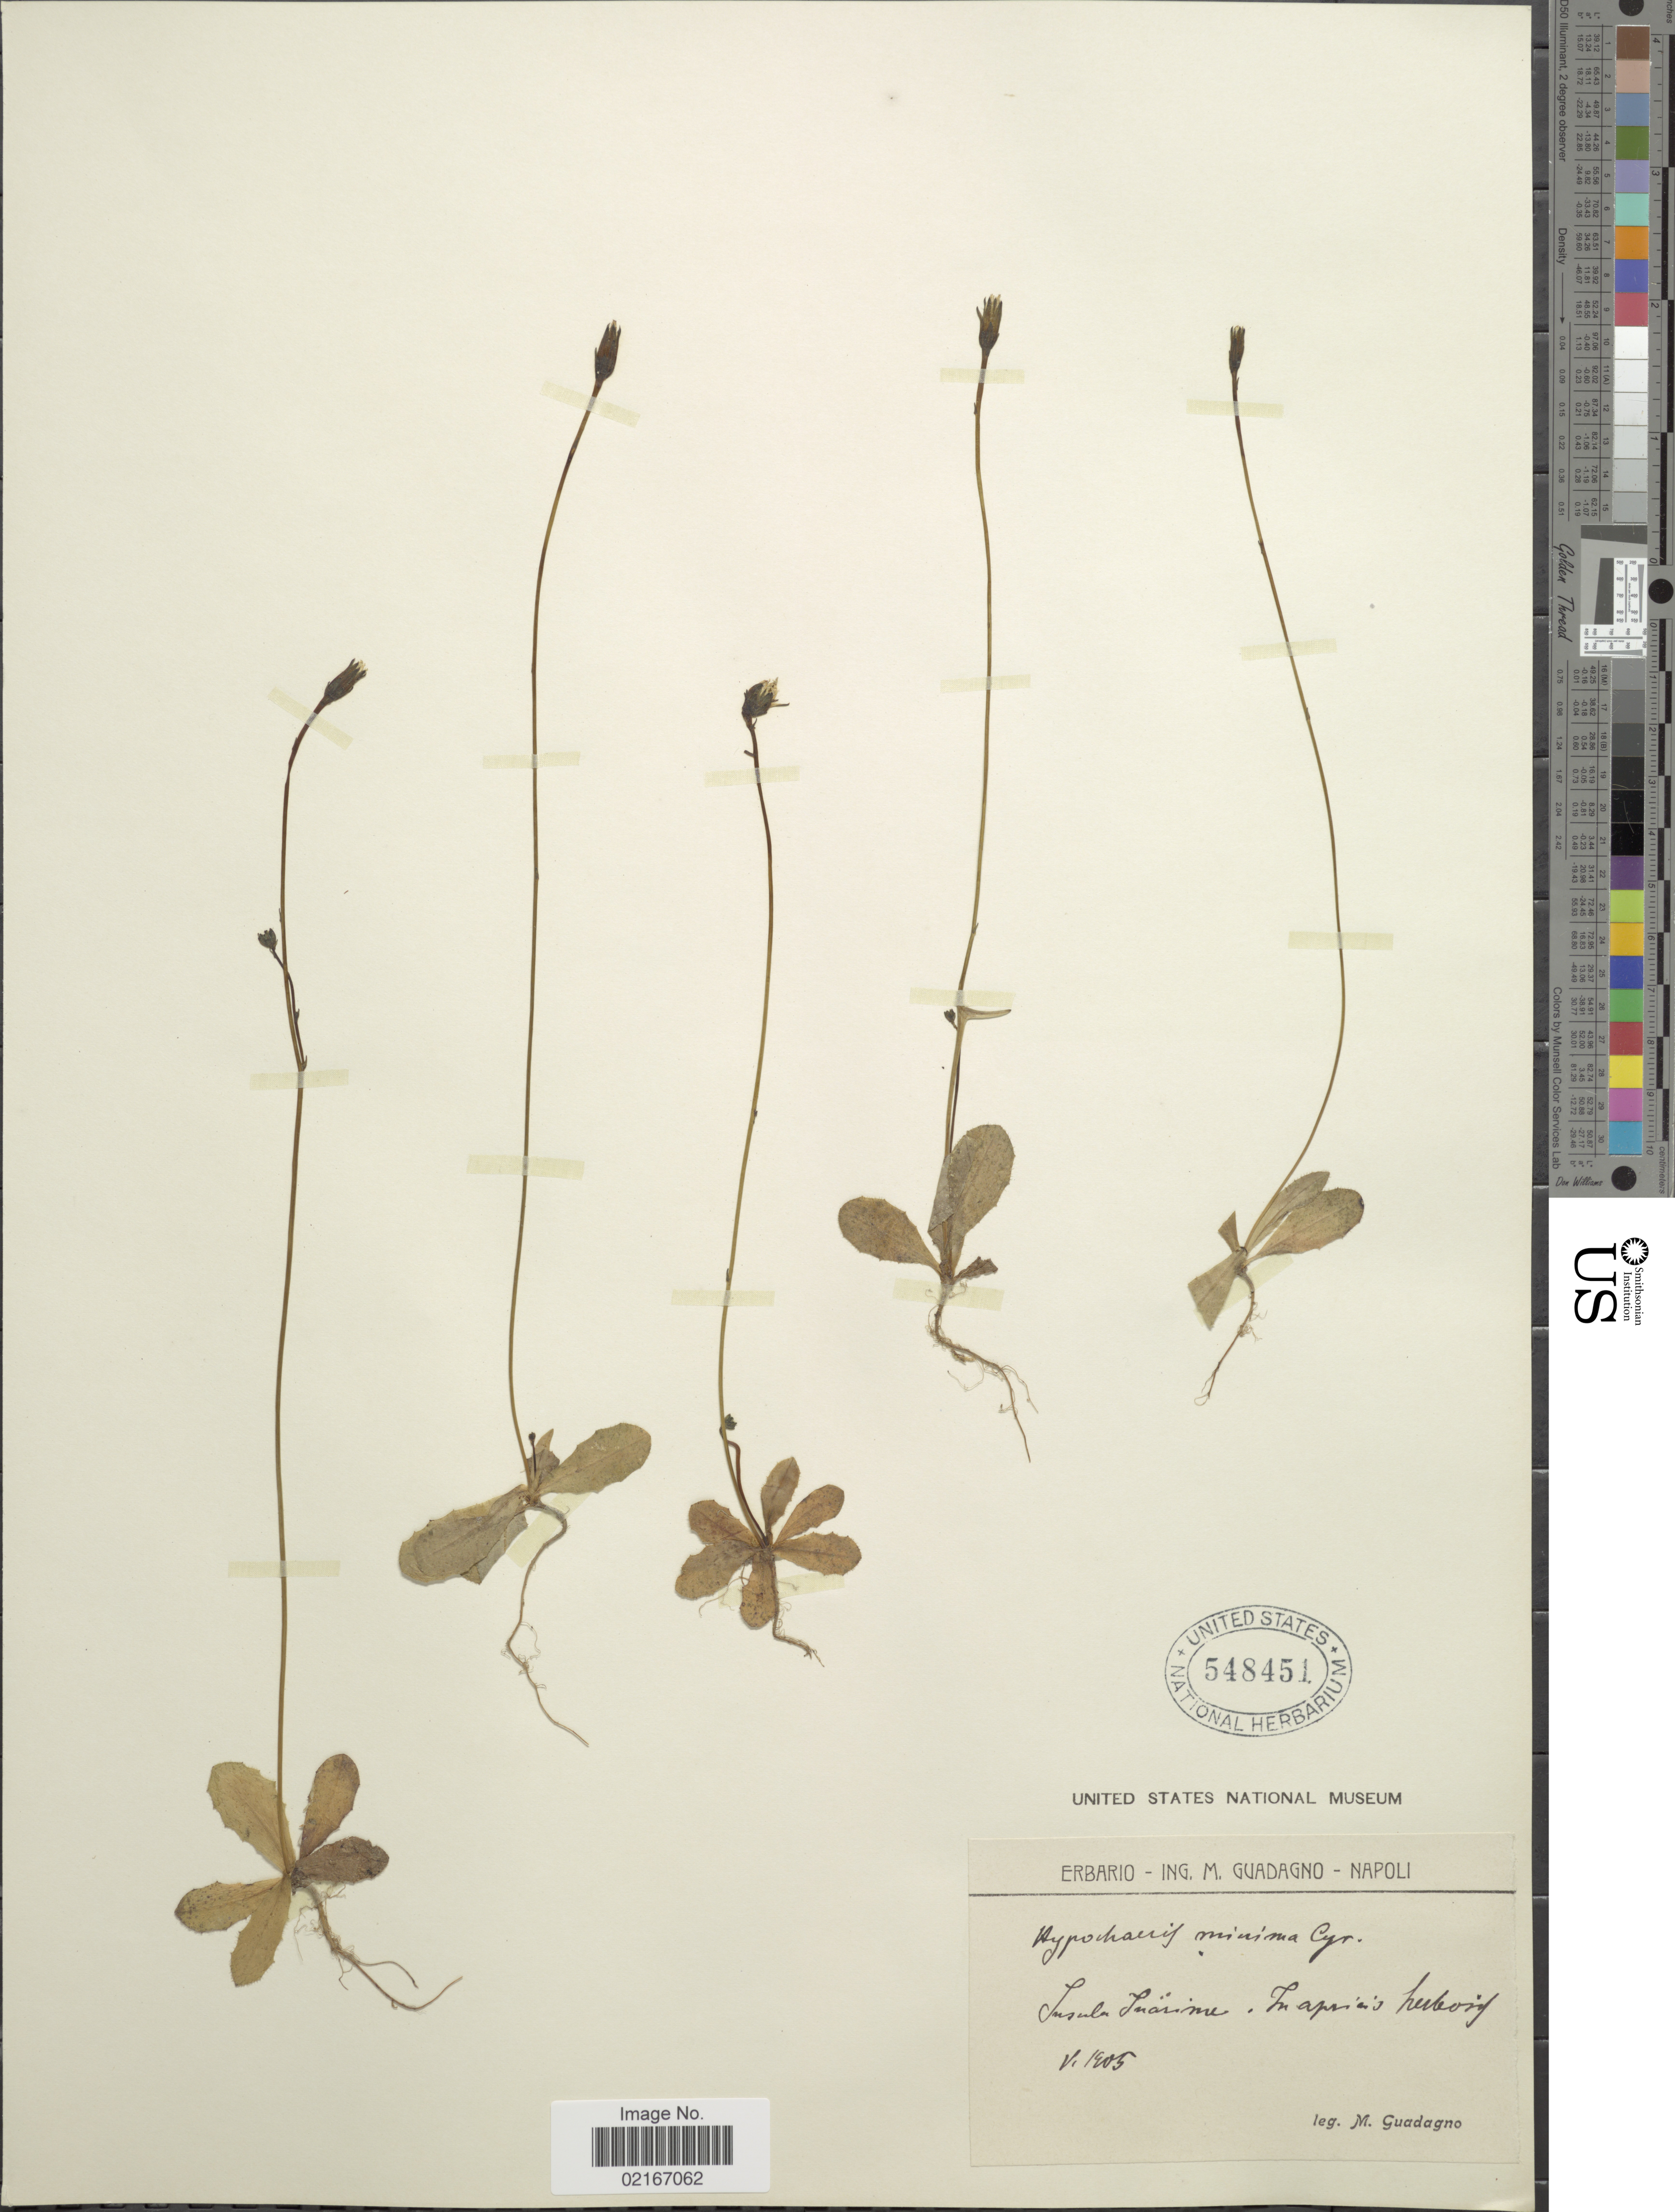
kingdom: Plantae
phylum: Tracheophyta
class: Magnoliopsida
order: Asterales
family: Asteraceae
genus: Hypochaeris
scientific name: Hypochaeris glabra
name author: L.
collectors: M. Guadagno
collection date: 1905-05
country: Italy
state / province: Campania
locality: Insula Inarime, in apricis herbosis [Ischia island, on sunny grassy area]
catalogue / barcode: US 548451